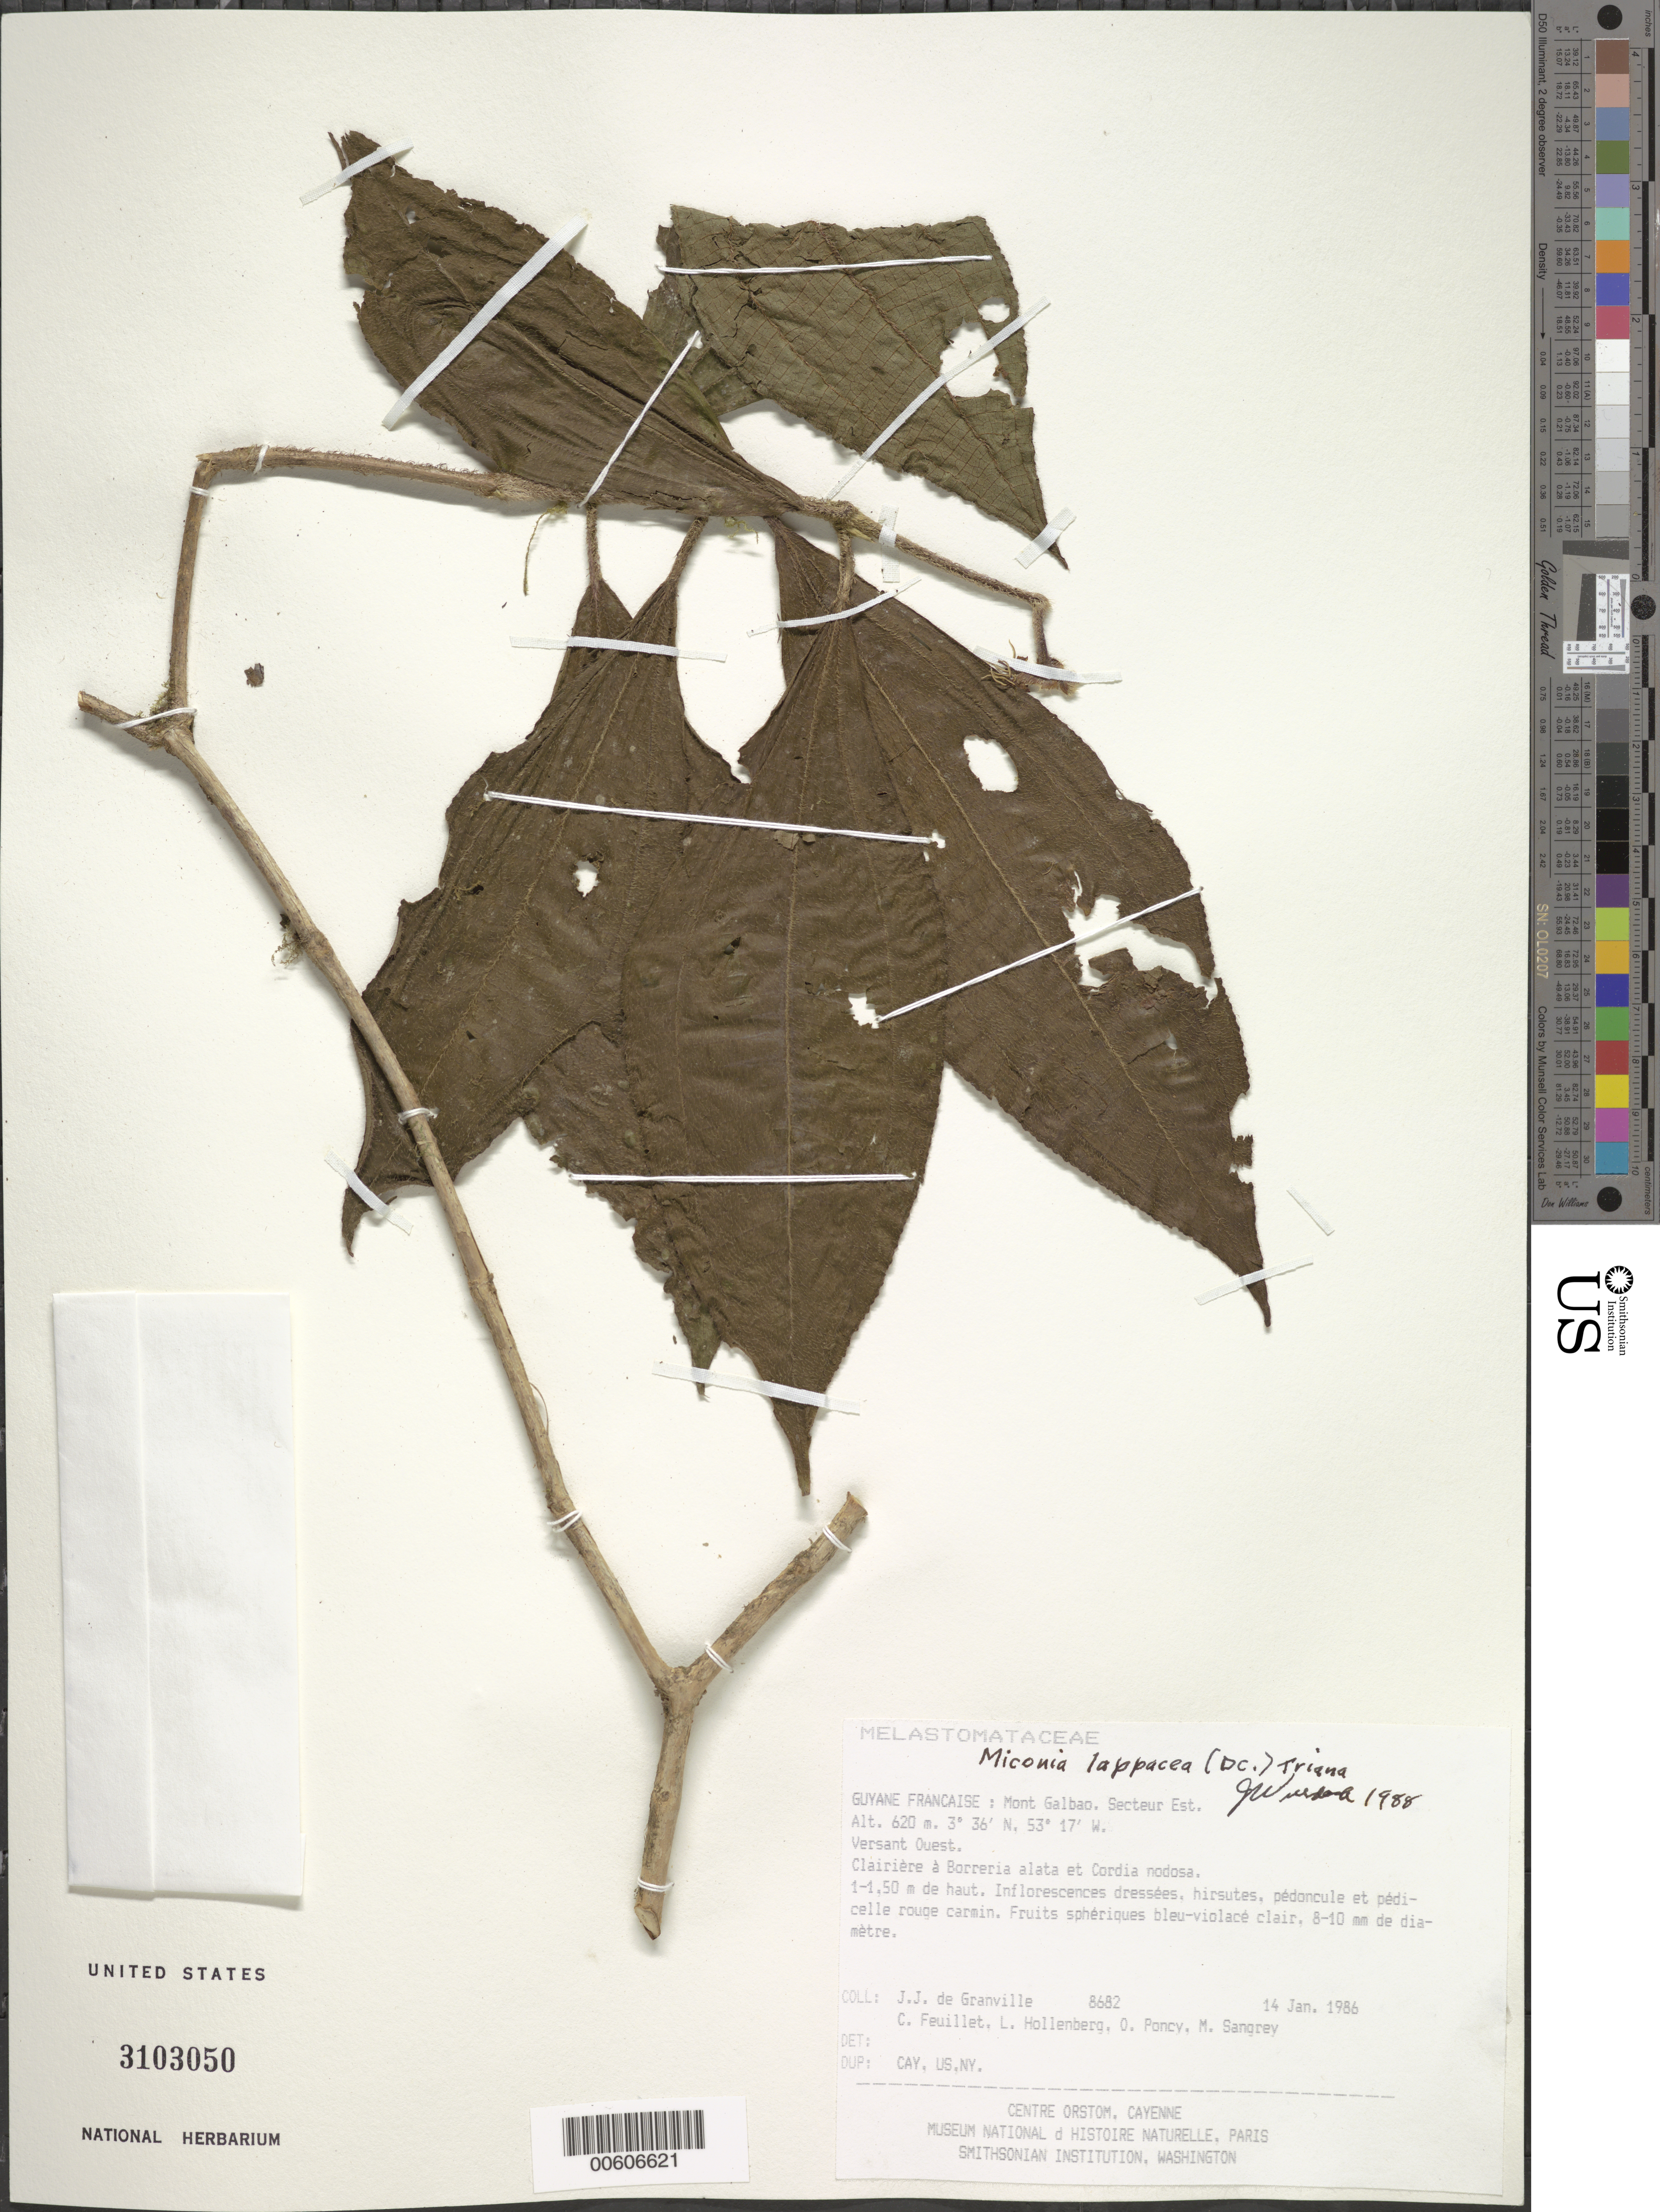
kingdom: Plantae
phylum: Tracheophyta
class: Magnoliopsida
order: Myrtales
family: Melastomataceae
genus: Miconia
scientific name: Miconia lappacea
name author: (DC.) Triana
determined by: Wurdack, John J., (US), US (UNITED STATES)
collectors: J.-J. de Granville, C. Feuillet, L. Hollenberg, O. Poncy & M. S. Sangrey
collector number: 8682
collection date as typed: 14-Jan-86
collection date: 1986-01-14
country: French Guiana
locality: Mont Galbao. Secteur Est. Versant Ouest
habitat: Clairière à Borreria alata et Cordia nodosa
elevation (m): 620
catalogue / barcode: US 3103050